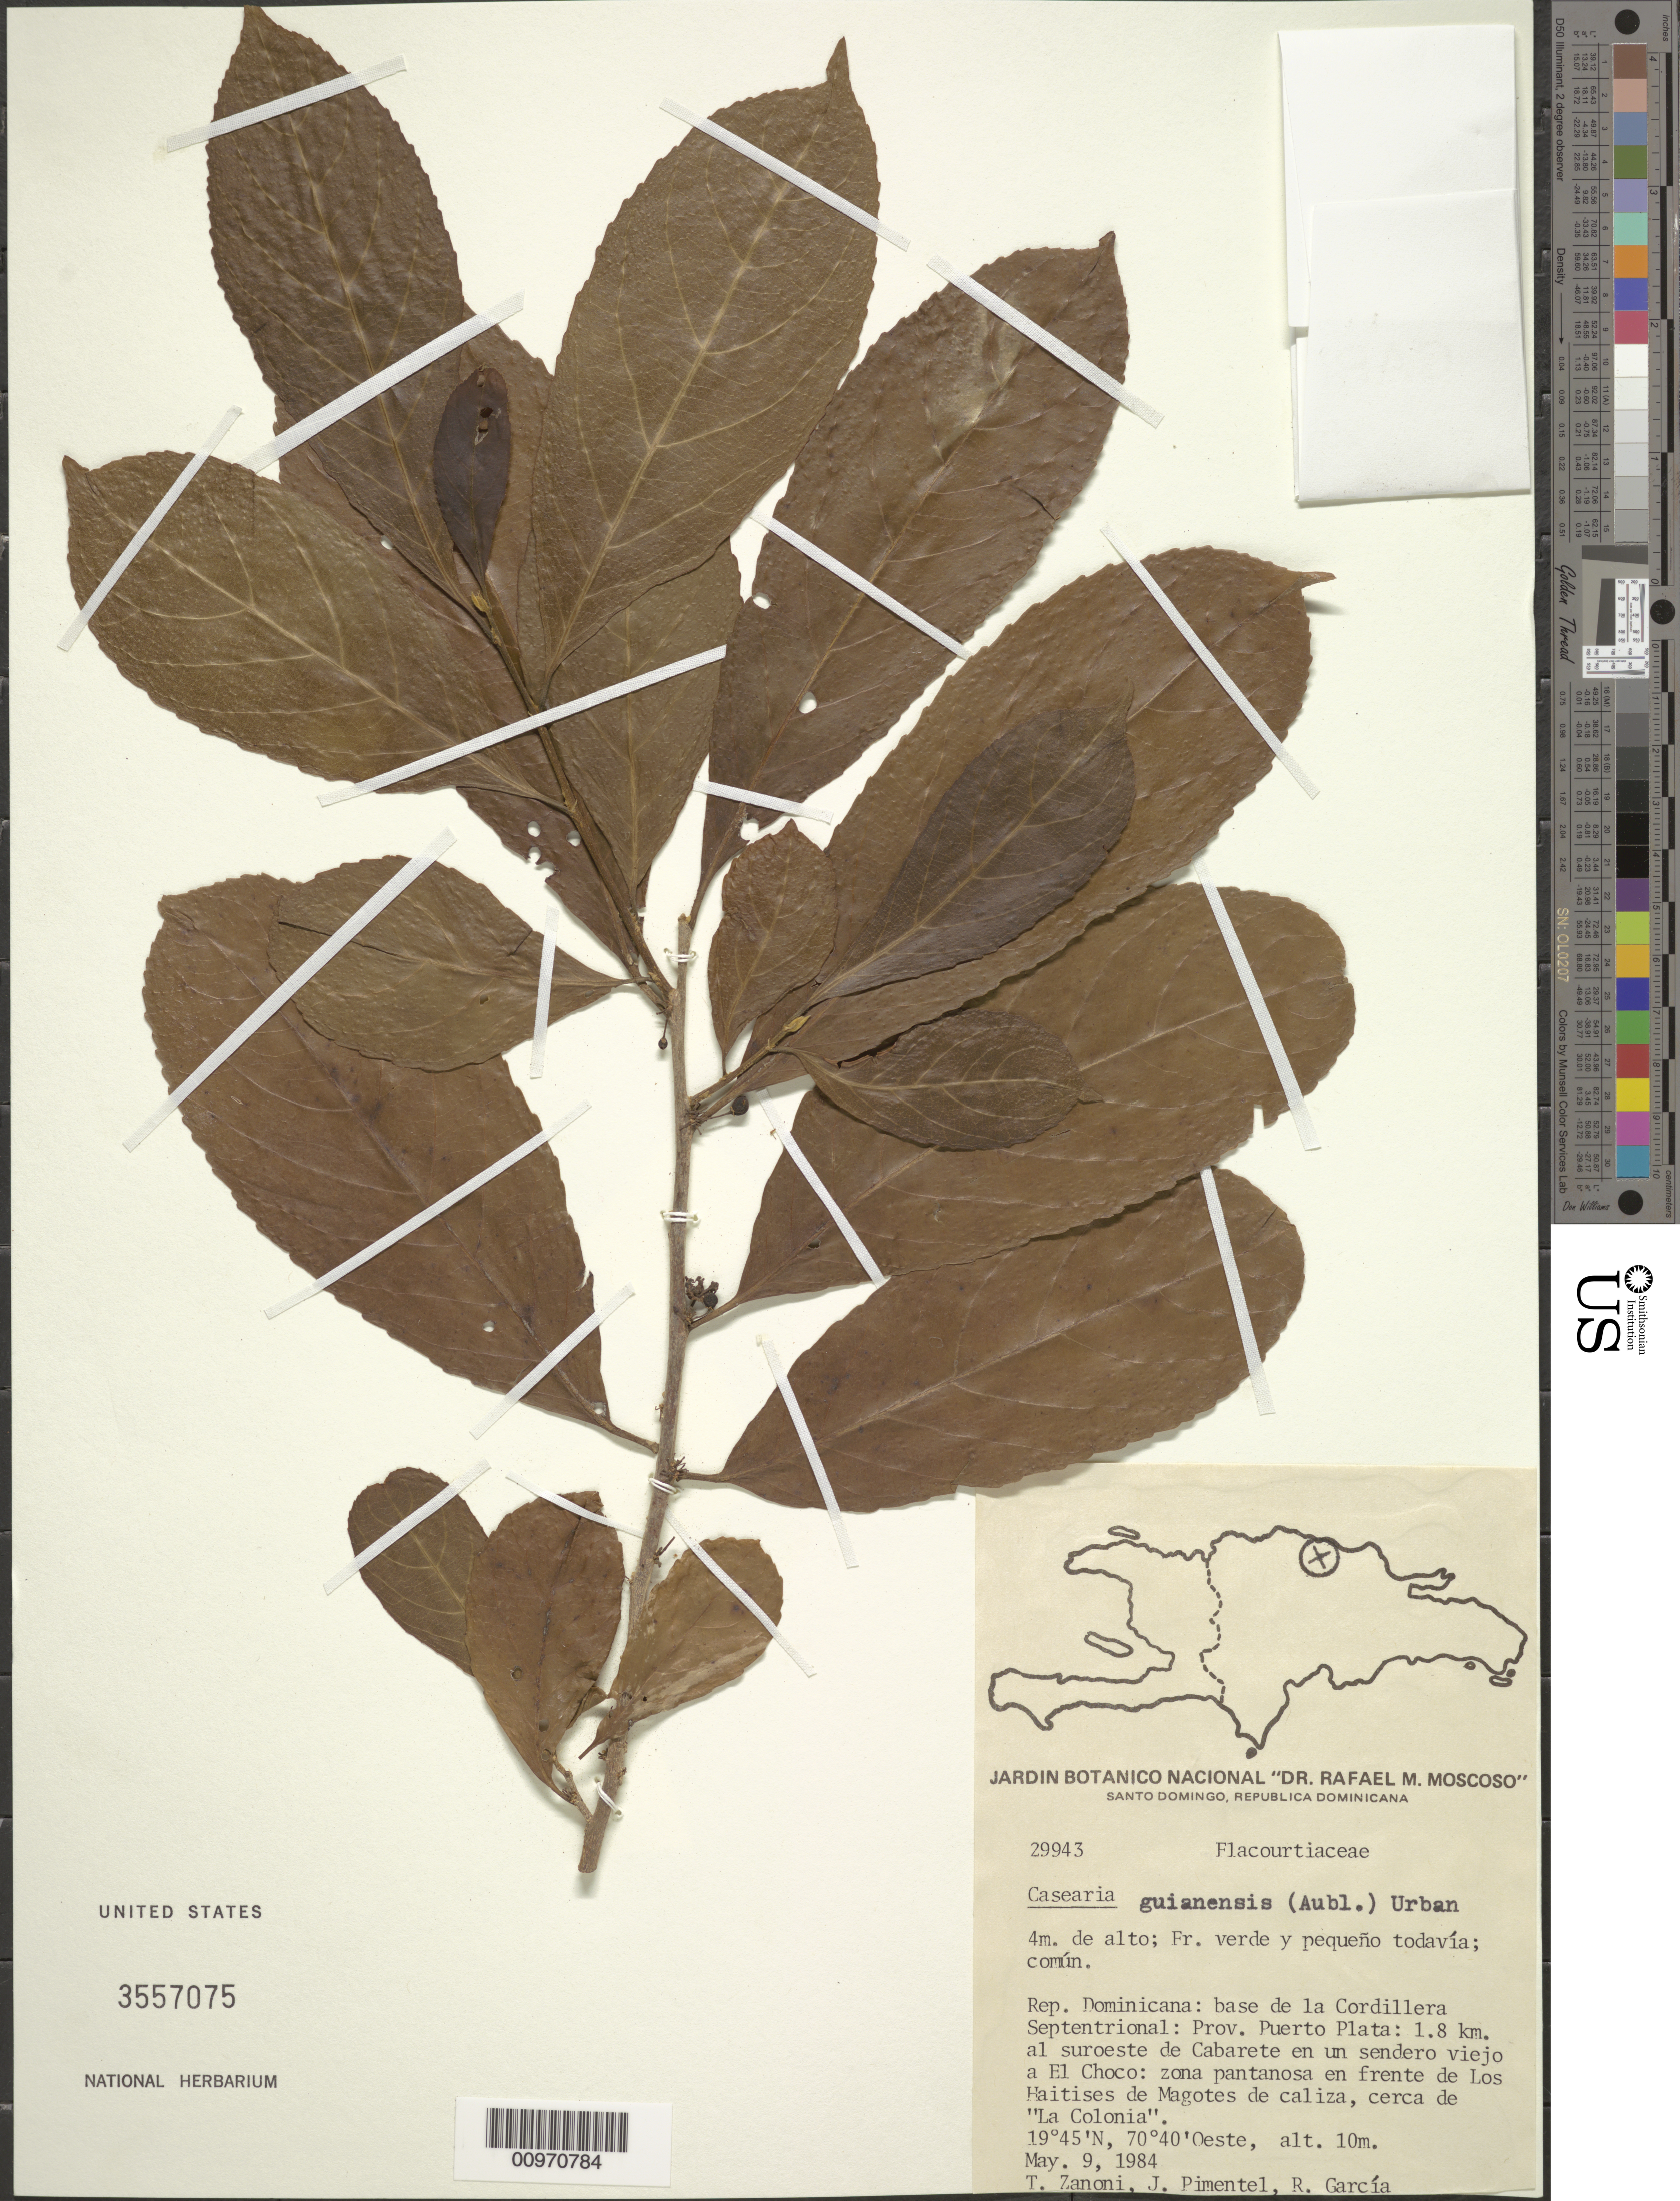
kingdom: Plantae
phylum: Tracheophyta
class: Magnoliopsida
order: Malpighiales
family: Salicaceae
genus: Casearia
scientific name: Casearia guianensis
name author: (Aubl.) Urb.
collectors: T. A. Zanoni, J. Pimentel & R. G. García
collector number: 29943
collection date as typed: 09 May 1984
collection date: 1984-05-09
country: Dominican Republic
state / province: Puerto Plata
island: Hispaniola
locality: Cordillera Septentrional, 1.8 km al suroeste de Cabarete en un sendero viejo a El Choco; en frente de Los Haitises de Magotes de caliza, cerca de "La Colonia"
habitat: Zona pantanosa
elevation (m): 10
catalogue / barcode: US 3557075